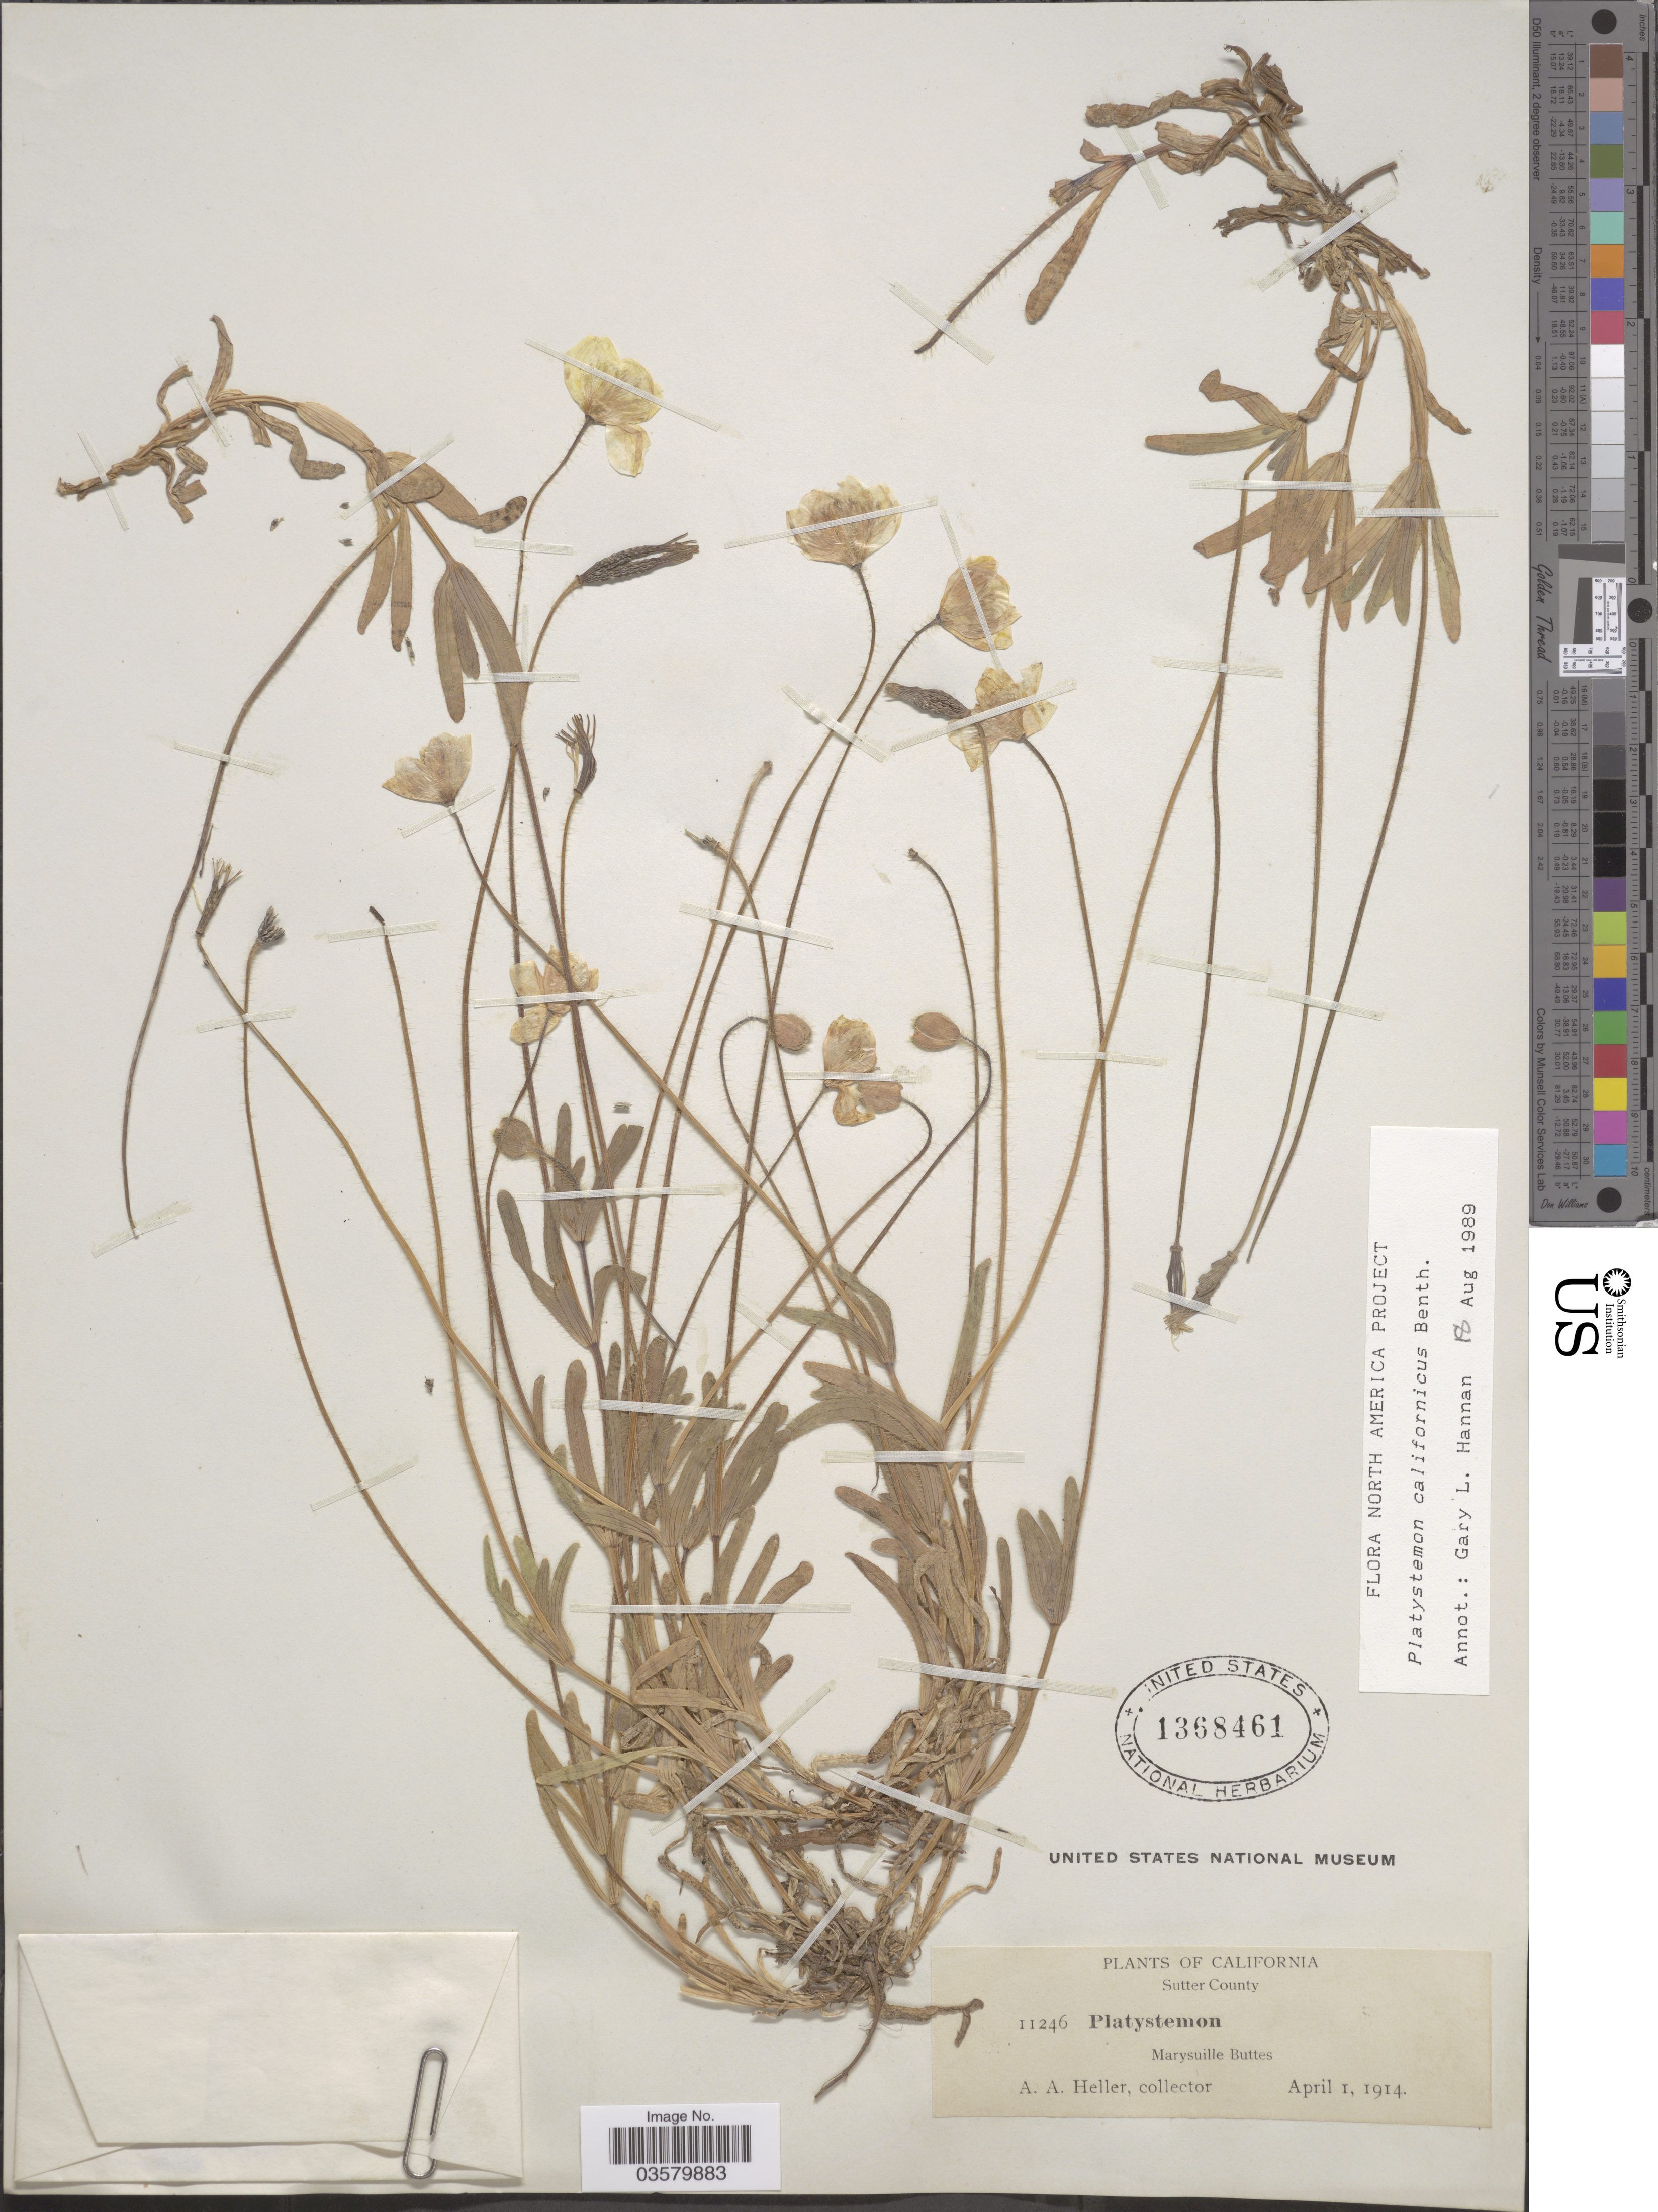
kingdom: Plantae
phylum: Tracheophyta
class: Magnoliopsida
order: Ranunculales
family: Papaveraceae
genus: Platystemon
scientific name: Platystemon californicus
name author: Benth.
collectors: A. A. Heller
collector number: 11246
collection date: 1914-04-01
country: United States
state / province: California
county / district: Sutter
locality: Sutter County. Marysuille Buttes.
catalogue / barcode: US 1368461